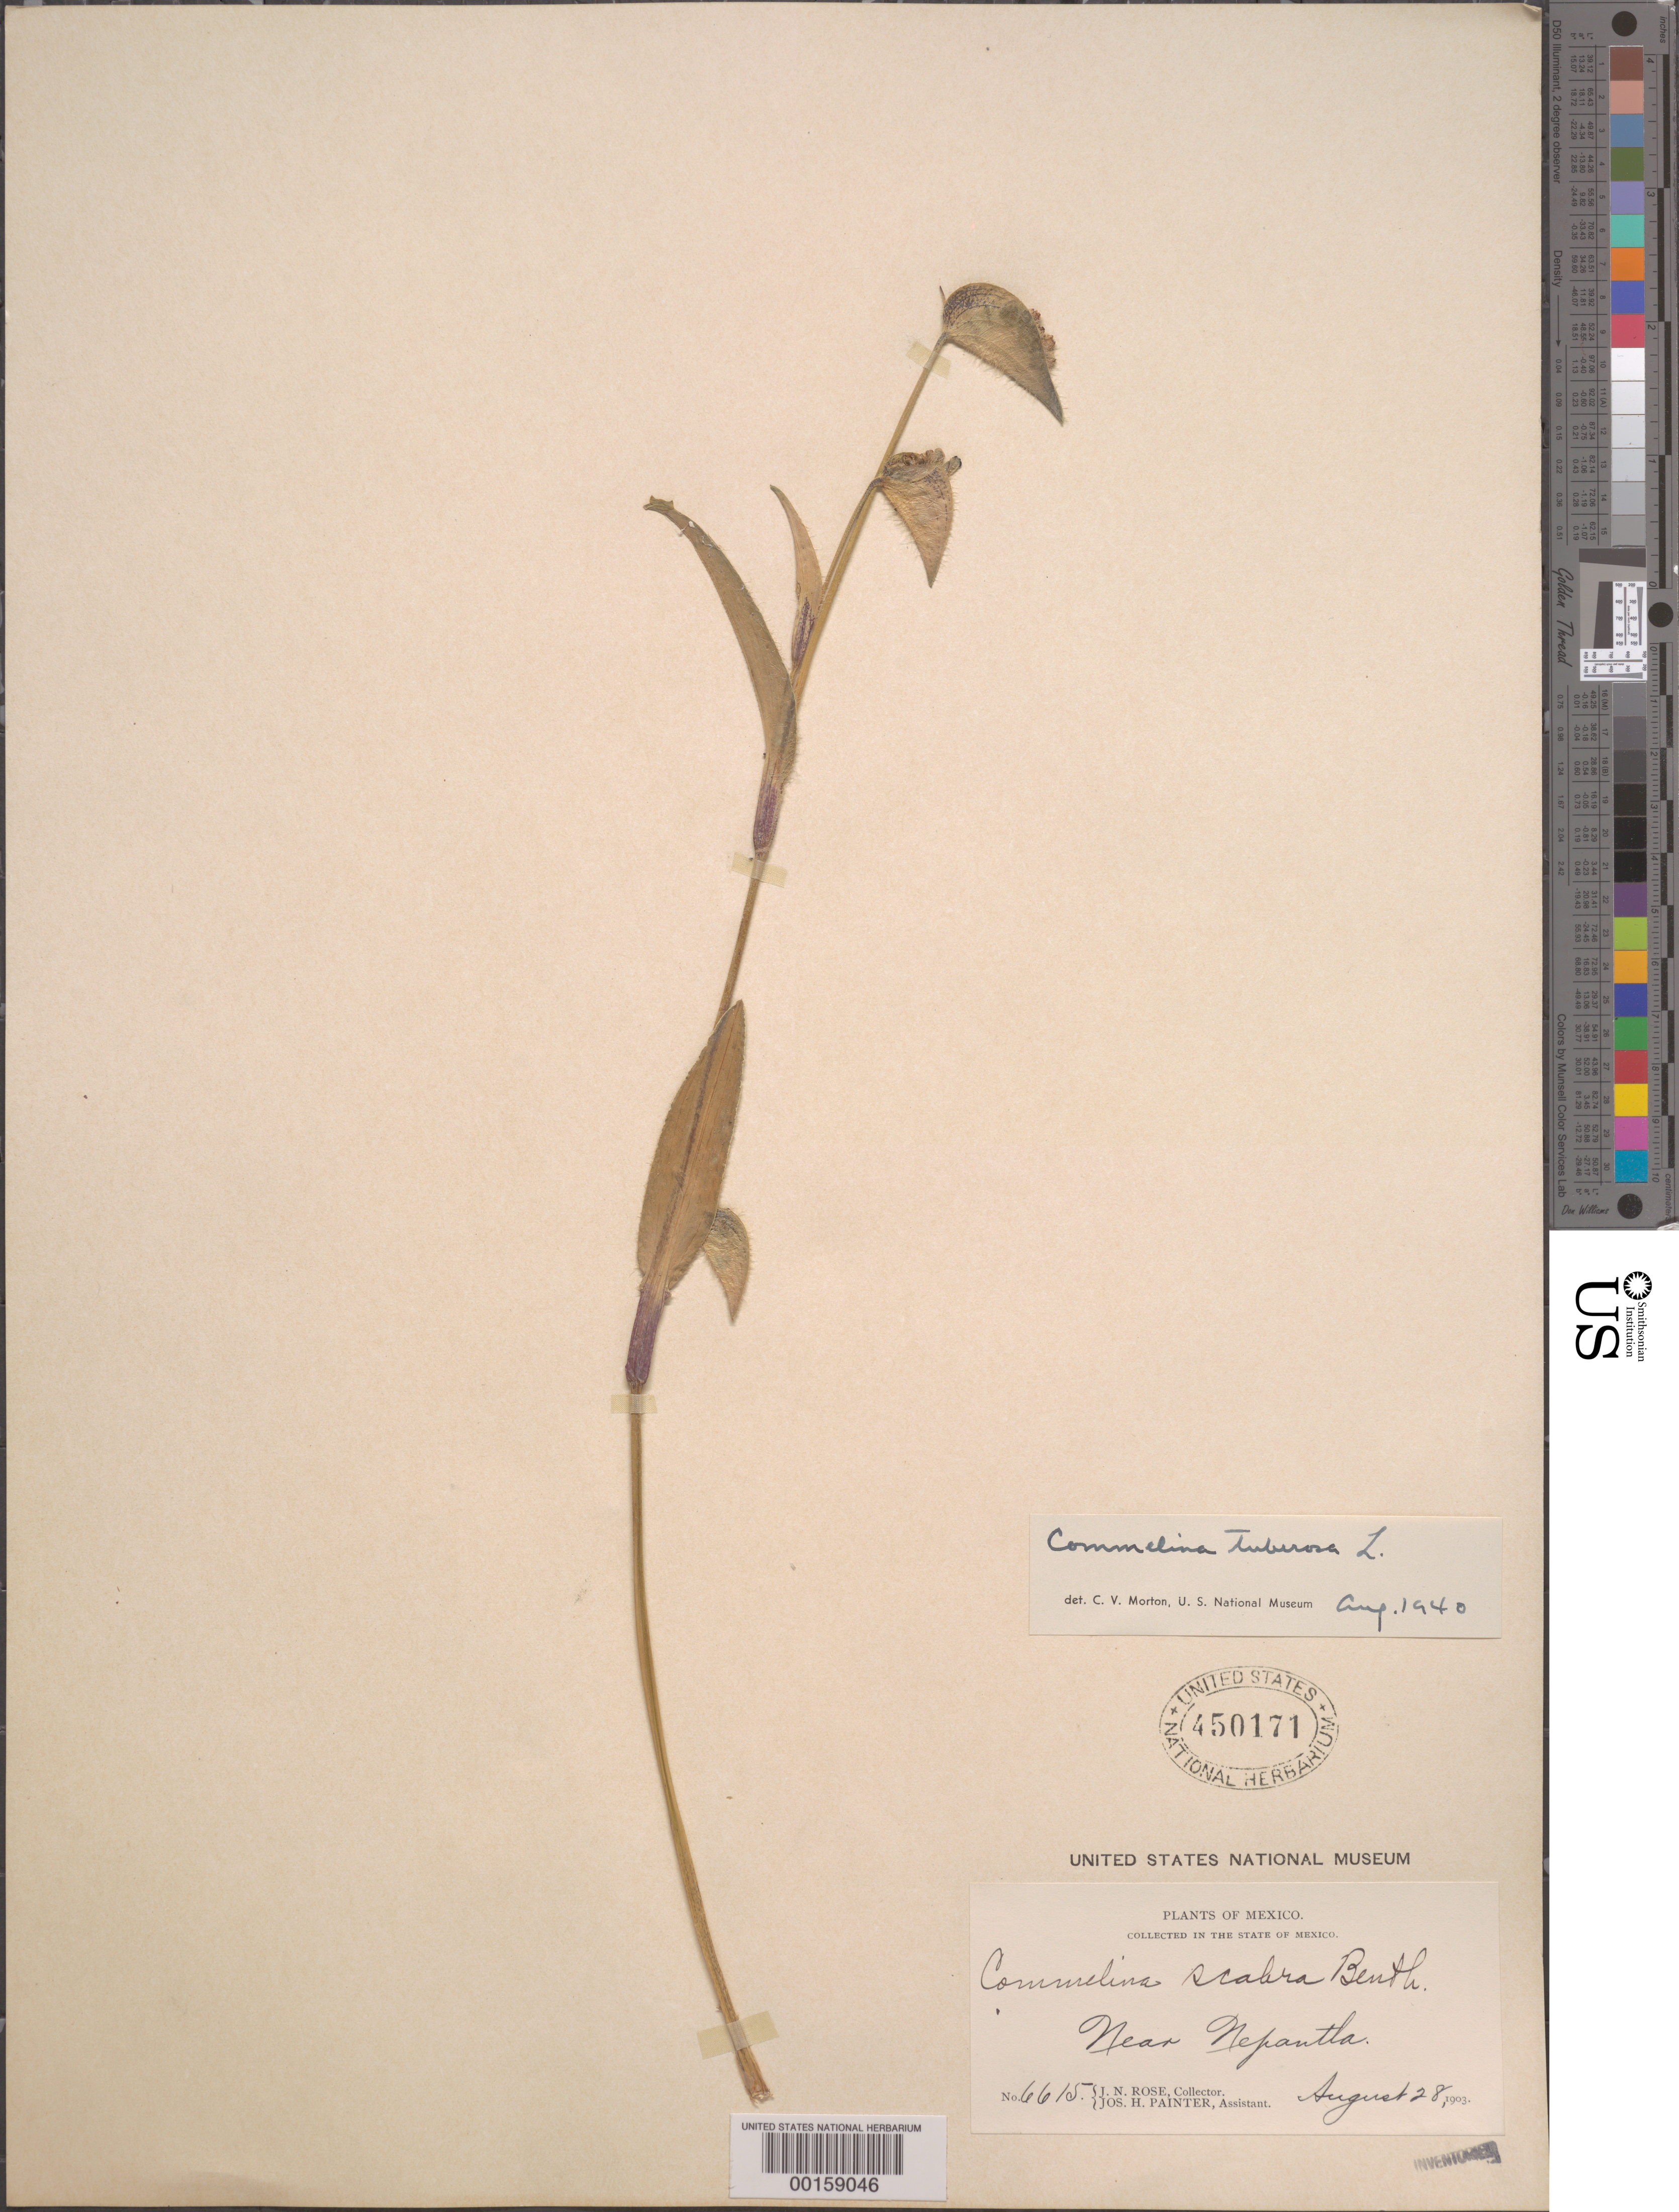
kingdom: Plantae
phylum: Tracheophyta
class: Liliopsida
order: Commelinales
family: Commelinaceae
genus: Commelina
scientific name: Commelina tuberosa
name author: L.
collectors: J. N. Rose & J. H. Painter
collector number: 6615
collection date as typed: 28 Aug 1903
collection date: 1903-08-28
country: Mexico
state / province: México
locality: Nepantla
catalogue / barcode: US 450171